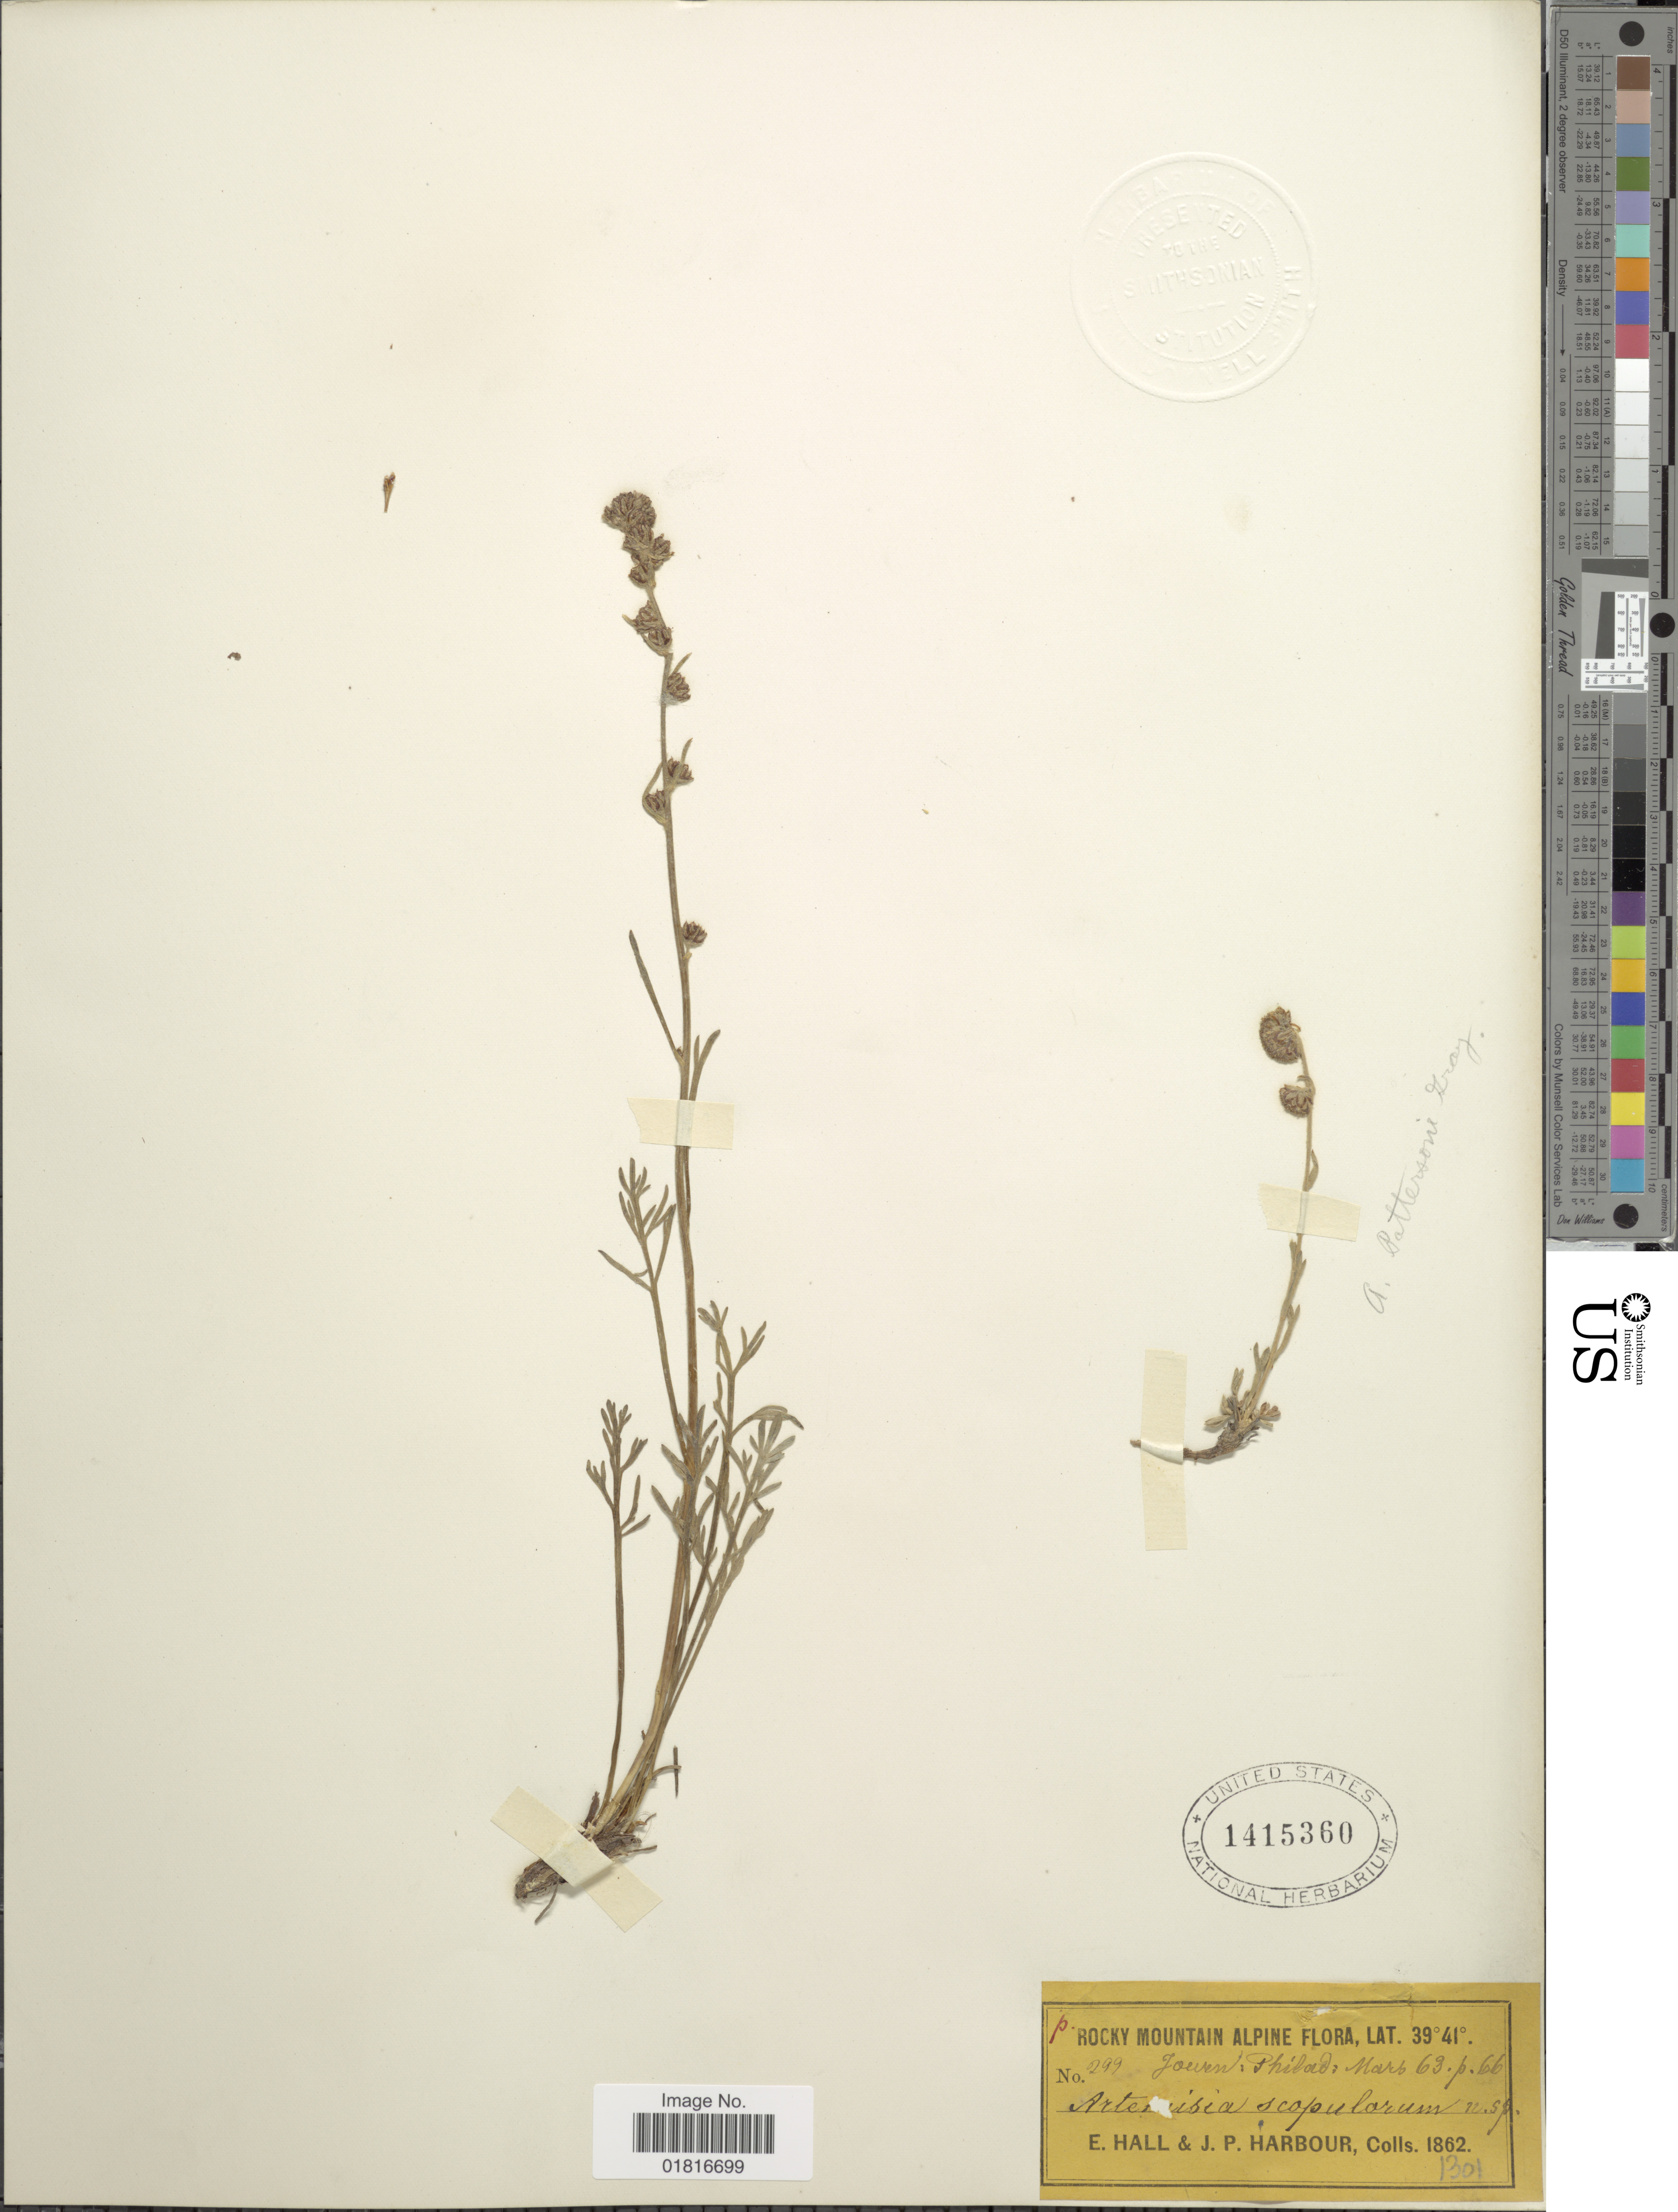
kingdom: Plantae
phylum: Tracheophyta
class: Magnoliopsida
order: Asterales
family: Asteraceae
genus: Artemisia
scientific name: Artemisia scopulorum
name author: A. Gray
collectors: E. Hall & J. Harbour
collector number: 299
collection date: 1862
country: United States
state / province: Colorado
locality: Rocky Mtns. Alpine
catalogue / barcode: US 1415360